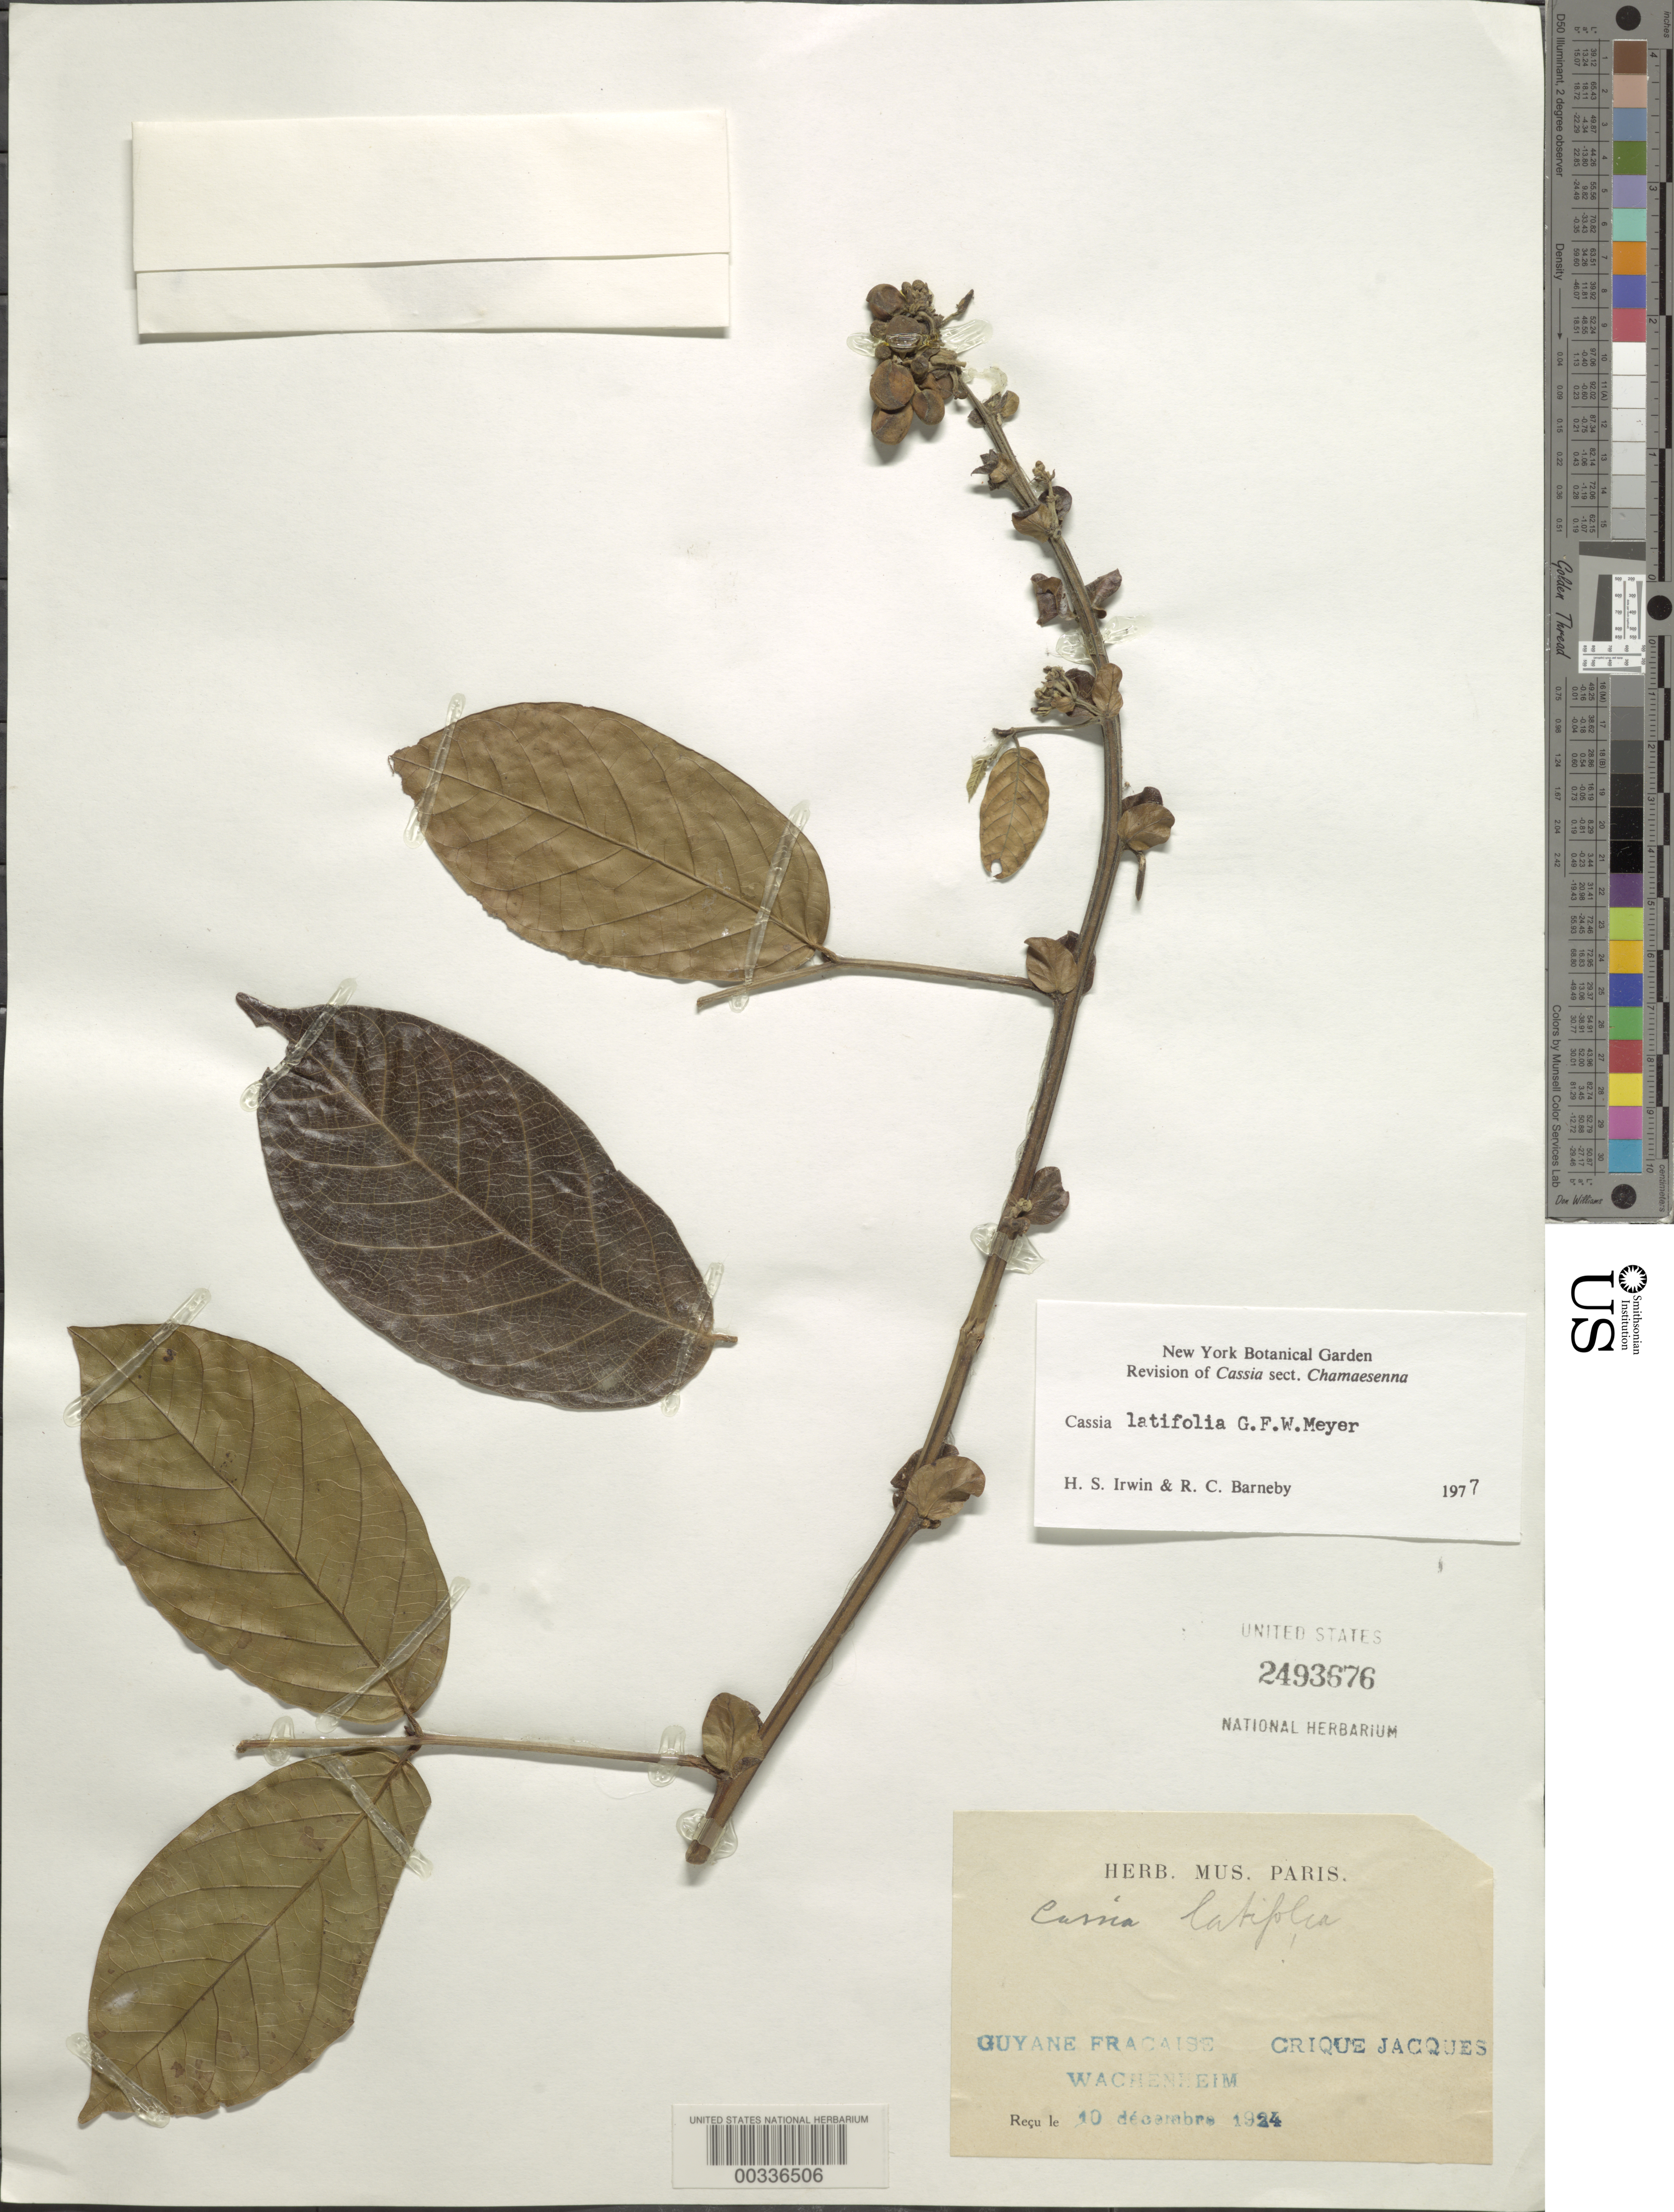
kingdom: Plantae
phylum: Tracheophyta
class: Magnoliopsida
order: Fabales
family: Fabaceae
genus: Senna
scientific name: Senna latifolia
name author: (G. Mey.) H.S. Irwin & Barneby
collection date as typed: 10 Dec 1924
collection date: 1924-12-10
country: French Guiana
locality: Crique jacques wachenheim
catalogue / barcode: US 2493676